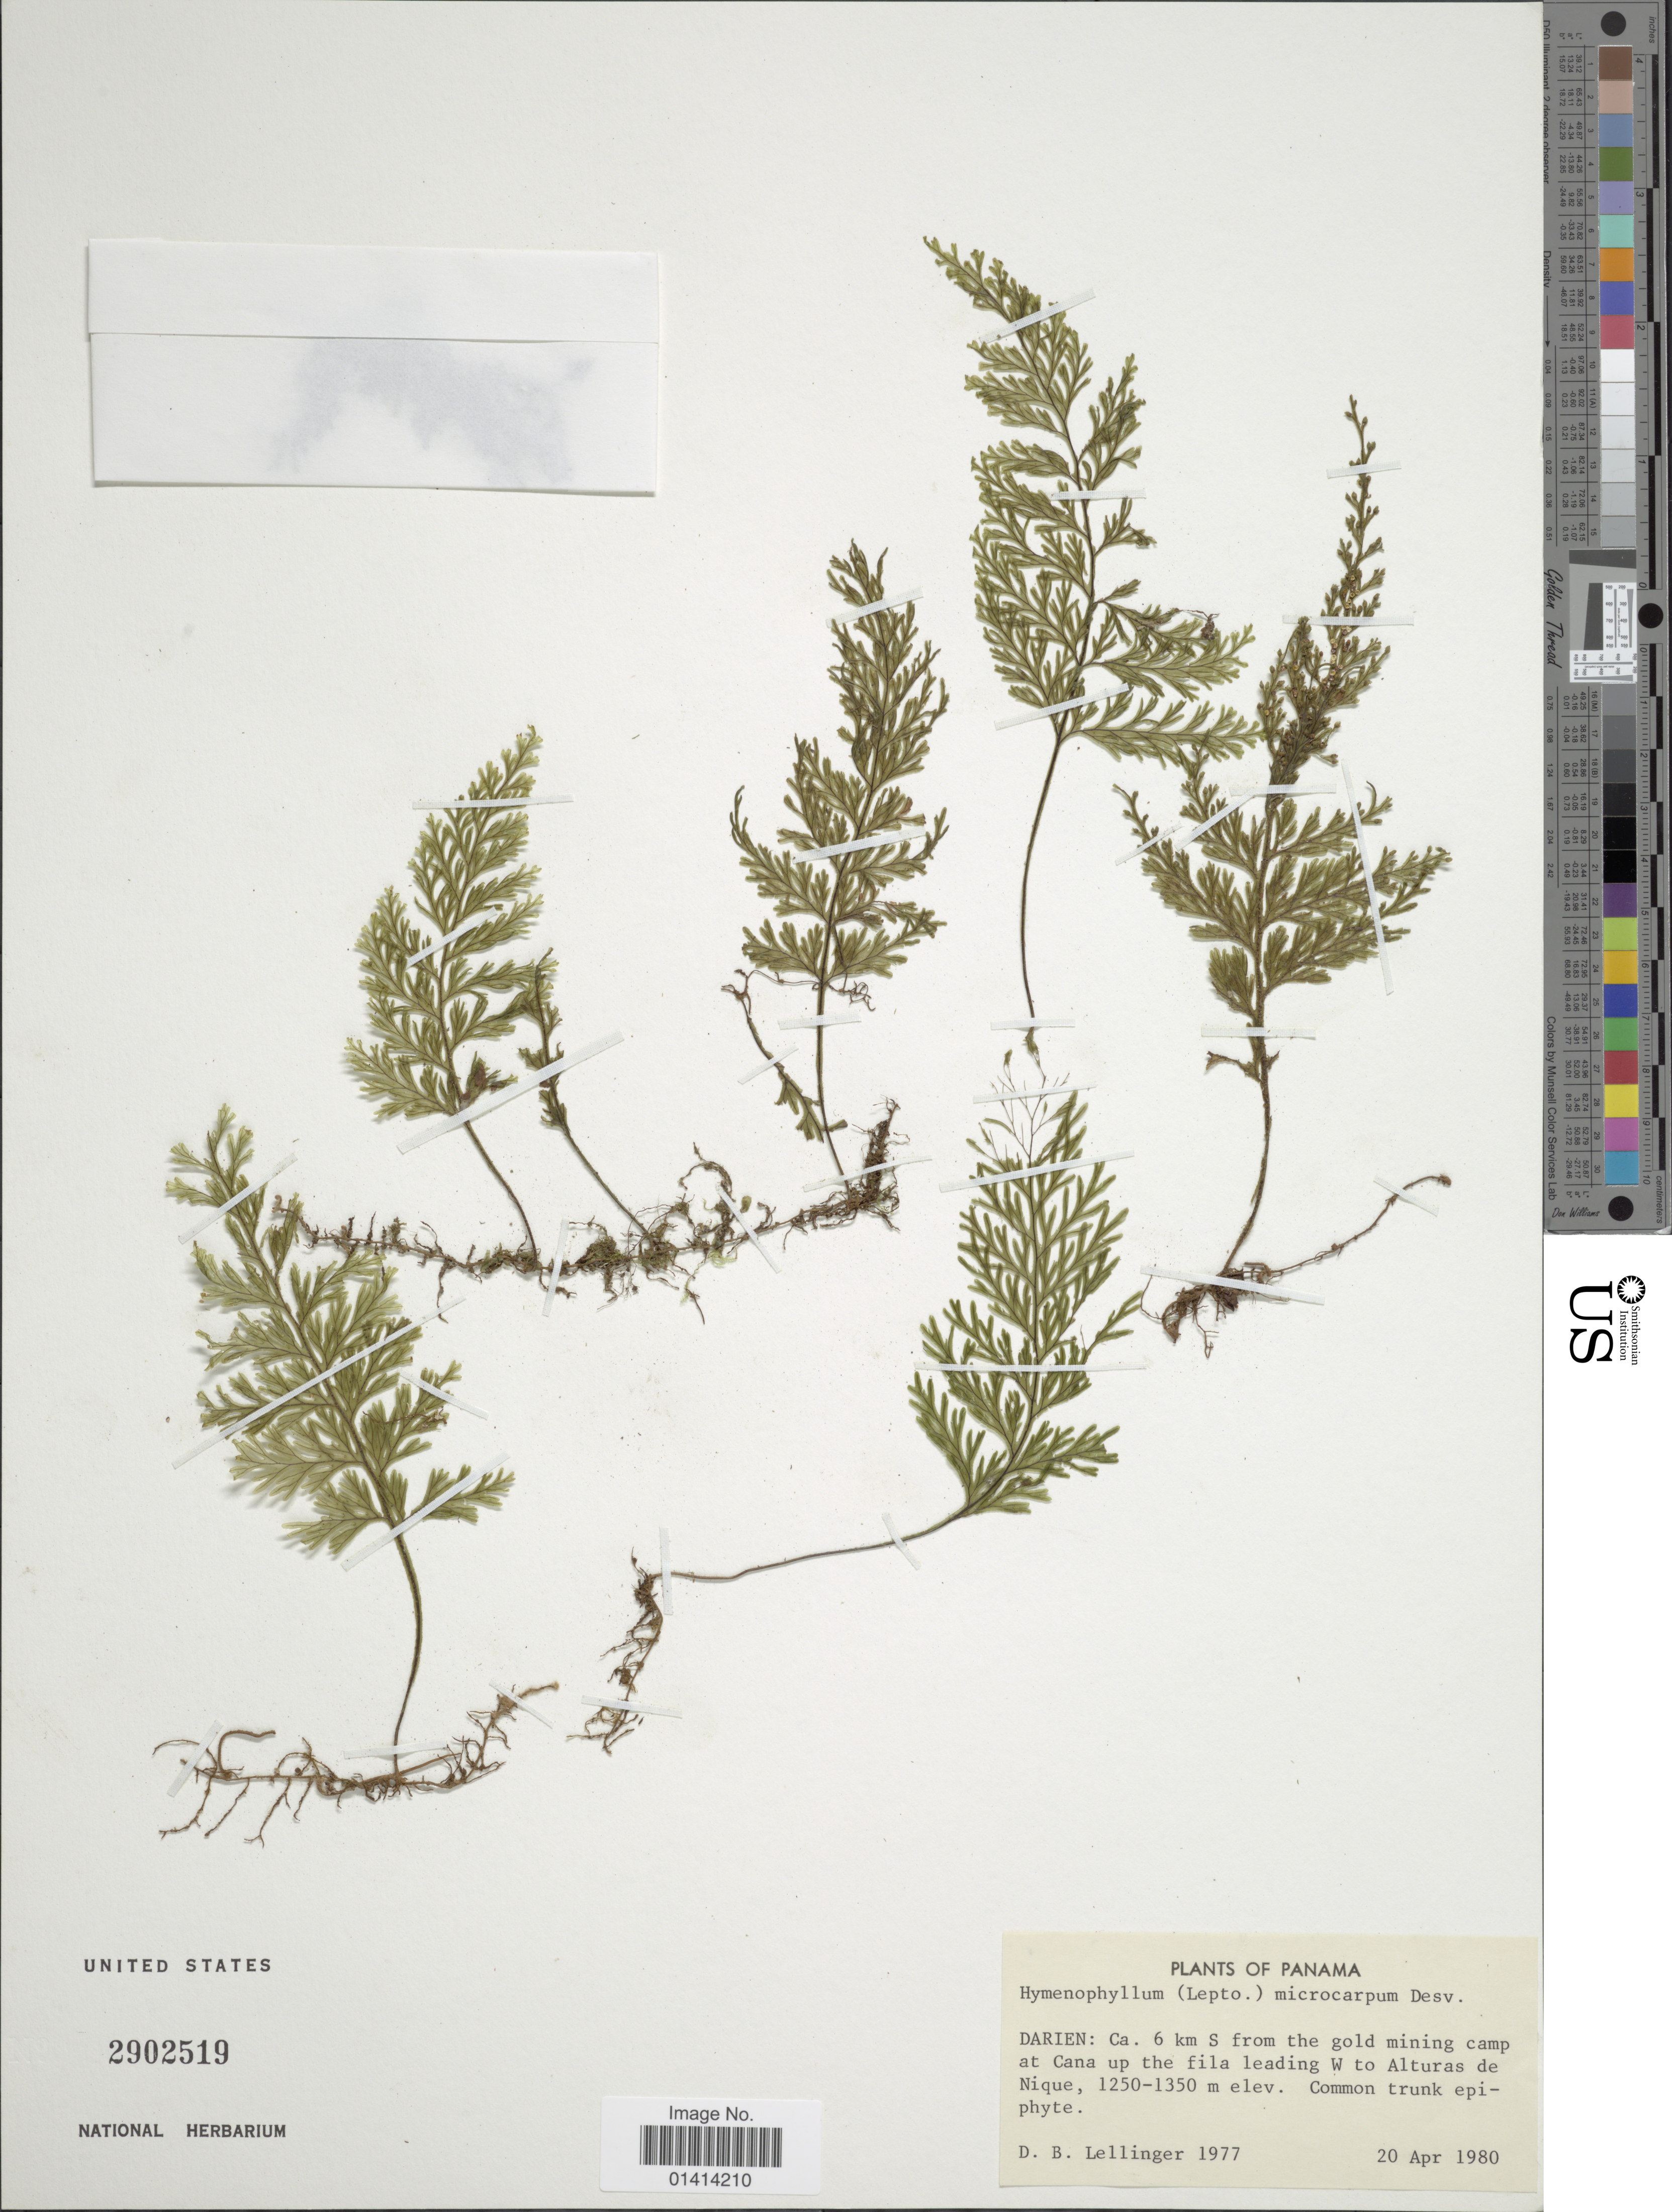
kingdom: Plantae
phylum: Tracheophyta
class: Polypodiopsida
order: Hymenophyllales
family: Hymenophyllaceae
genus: Hymenophyllum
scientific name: Hymenophyllum microcarpum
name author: (Desv.) Lellinger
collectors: D. B. Lellinger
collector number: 1977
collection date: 1980-04-20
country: Panama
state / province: Darién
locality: Ca. 6 km S from the gold mining camp at Cana up the fila leading W to Alturas de Nique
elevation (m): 1250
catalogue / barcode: US 2902519